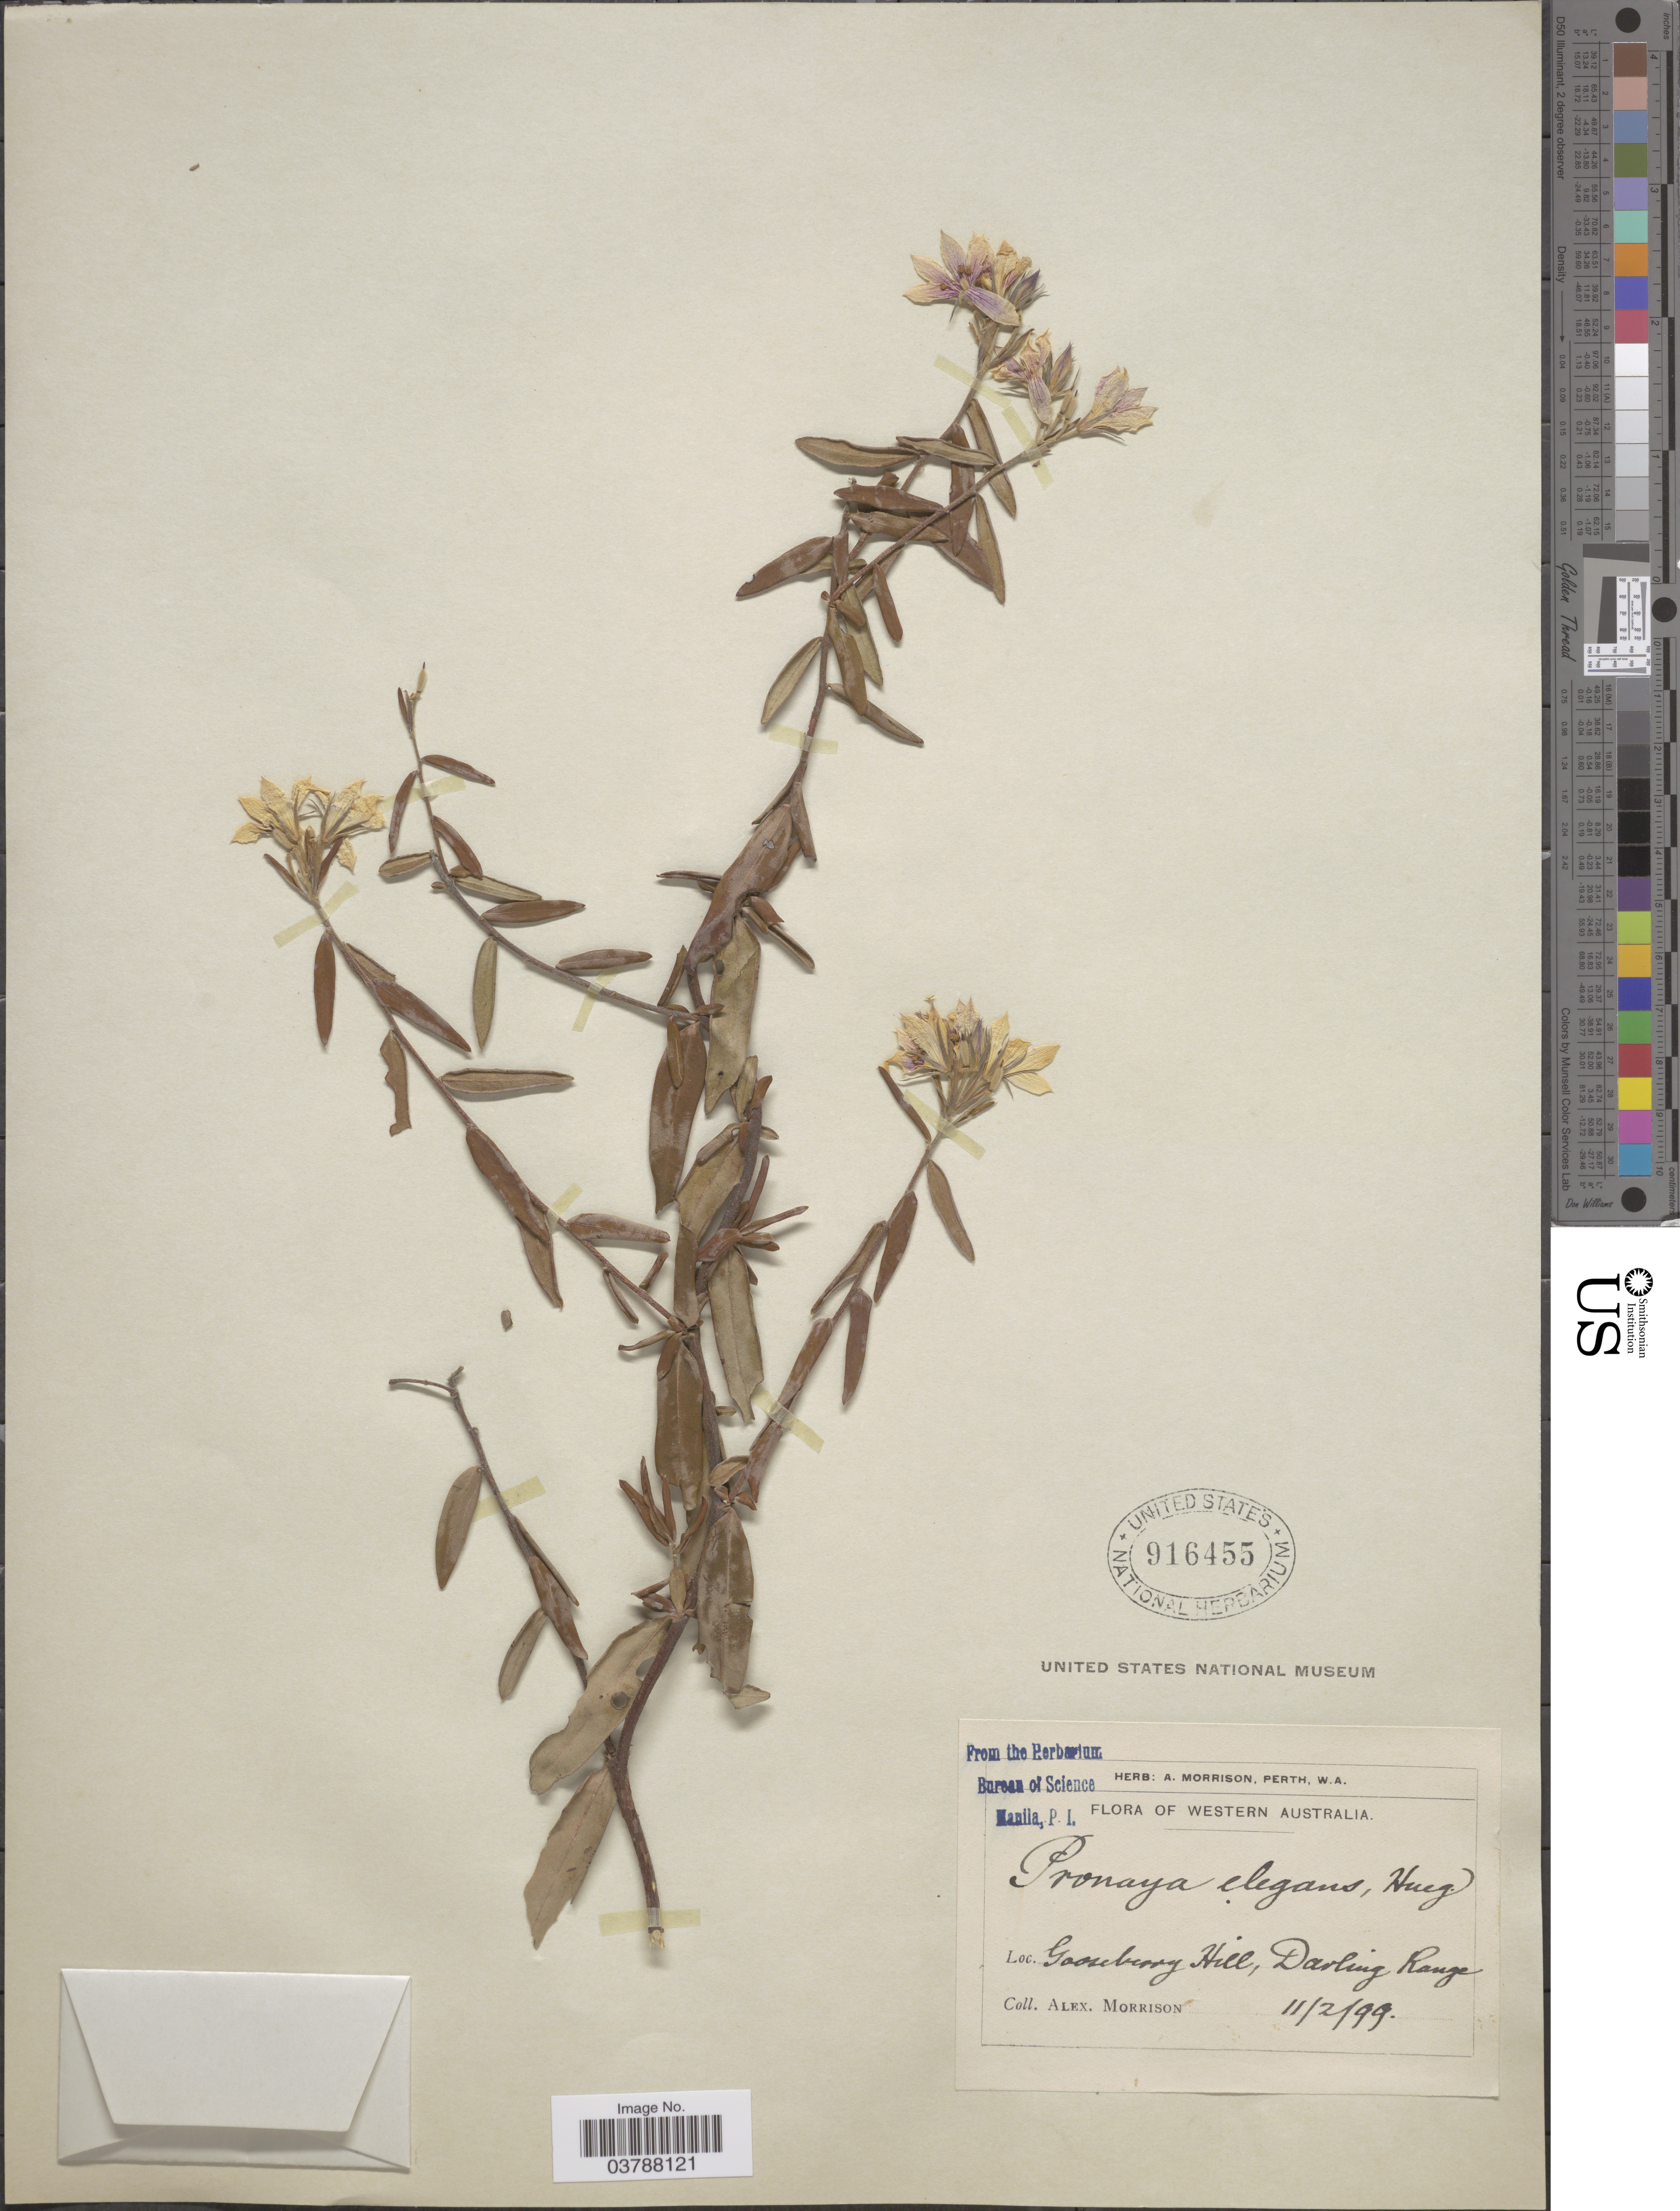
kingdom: Plantae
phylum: Tracheophyta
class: Magnoliopsida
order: Apiales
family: Pittosporaceae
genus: Pittosporum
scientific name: Pittosporum elegans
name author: Raoul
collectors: A. Morrison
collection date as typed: Transcribed d/m/y: 11/2/99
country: Australia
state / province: Western Australia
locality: Gooseberry Hill, Darling Range.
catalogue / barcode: US 916455